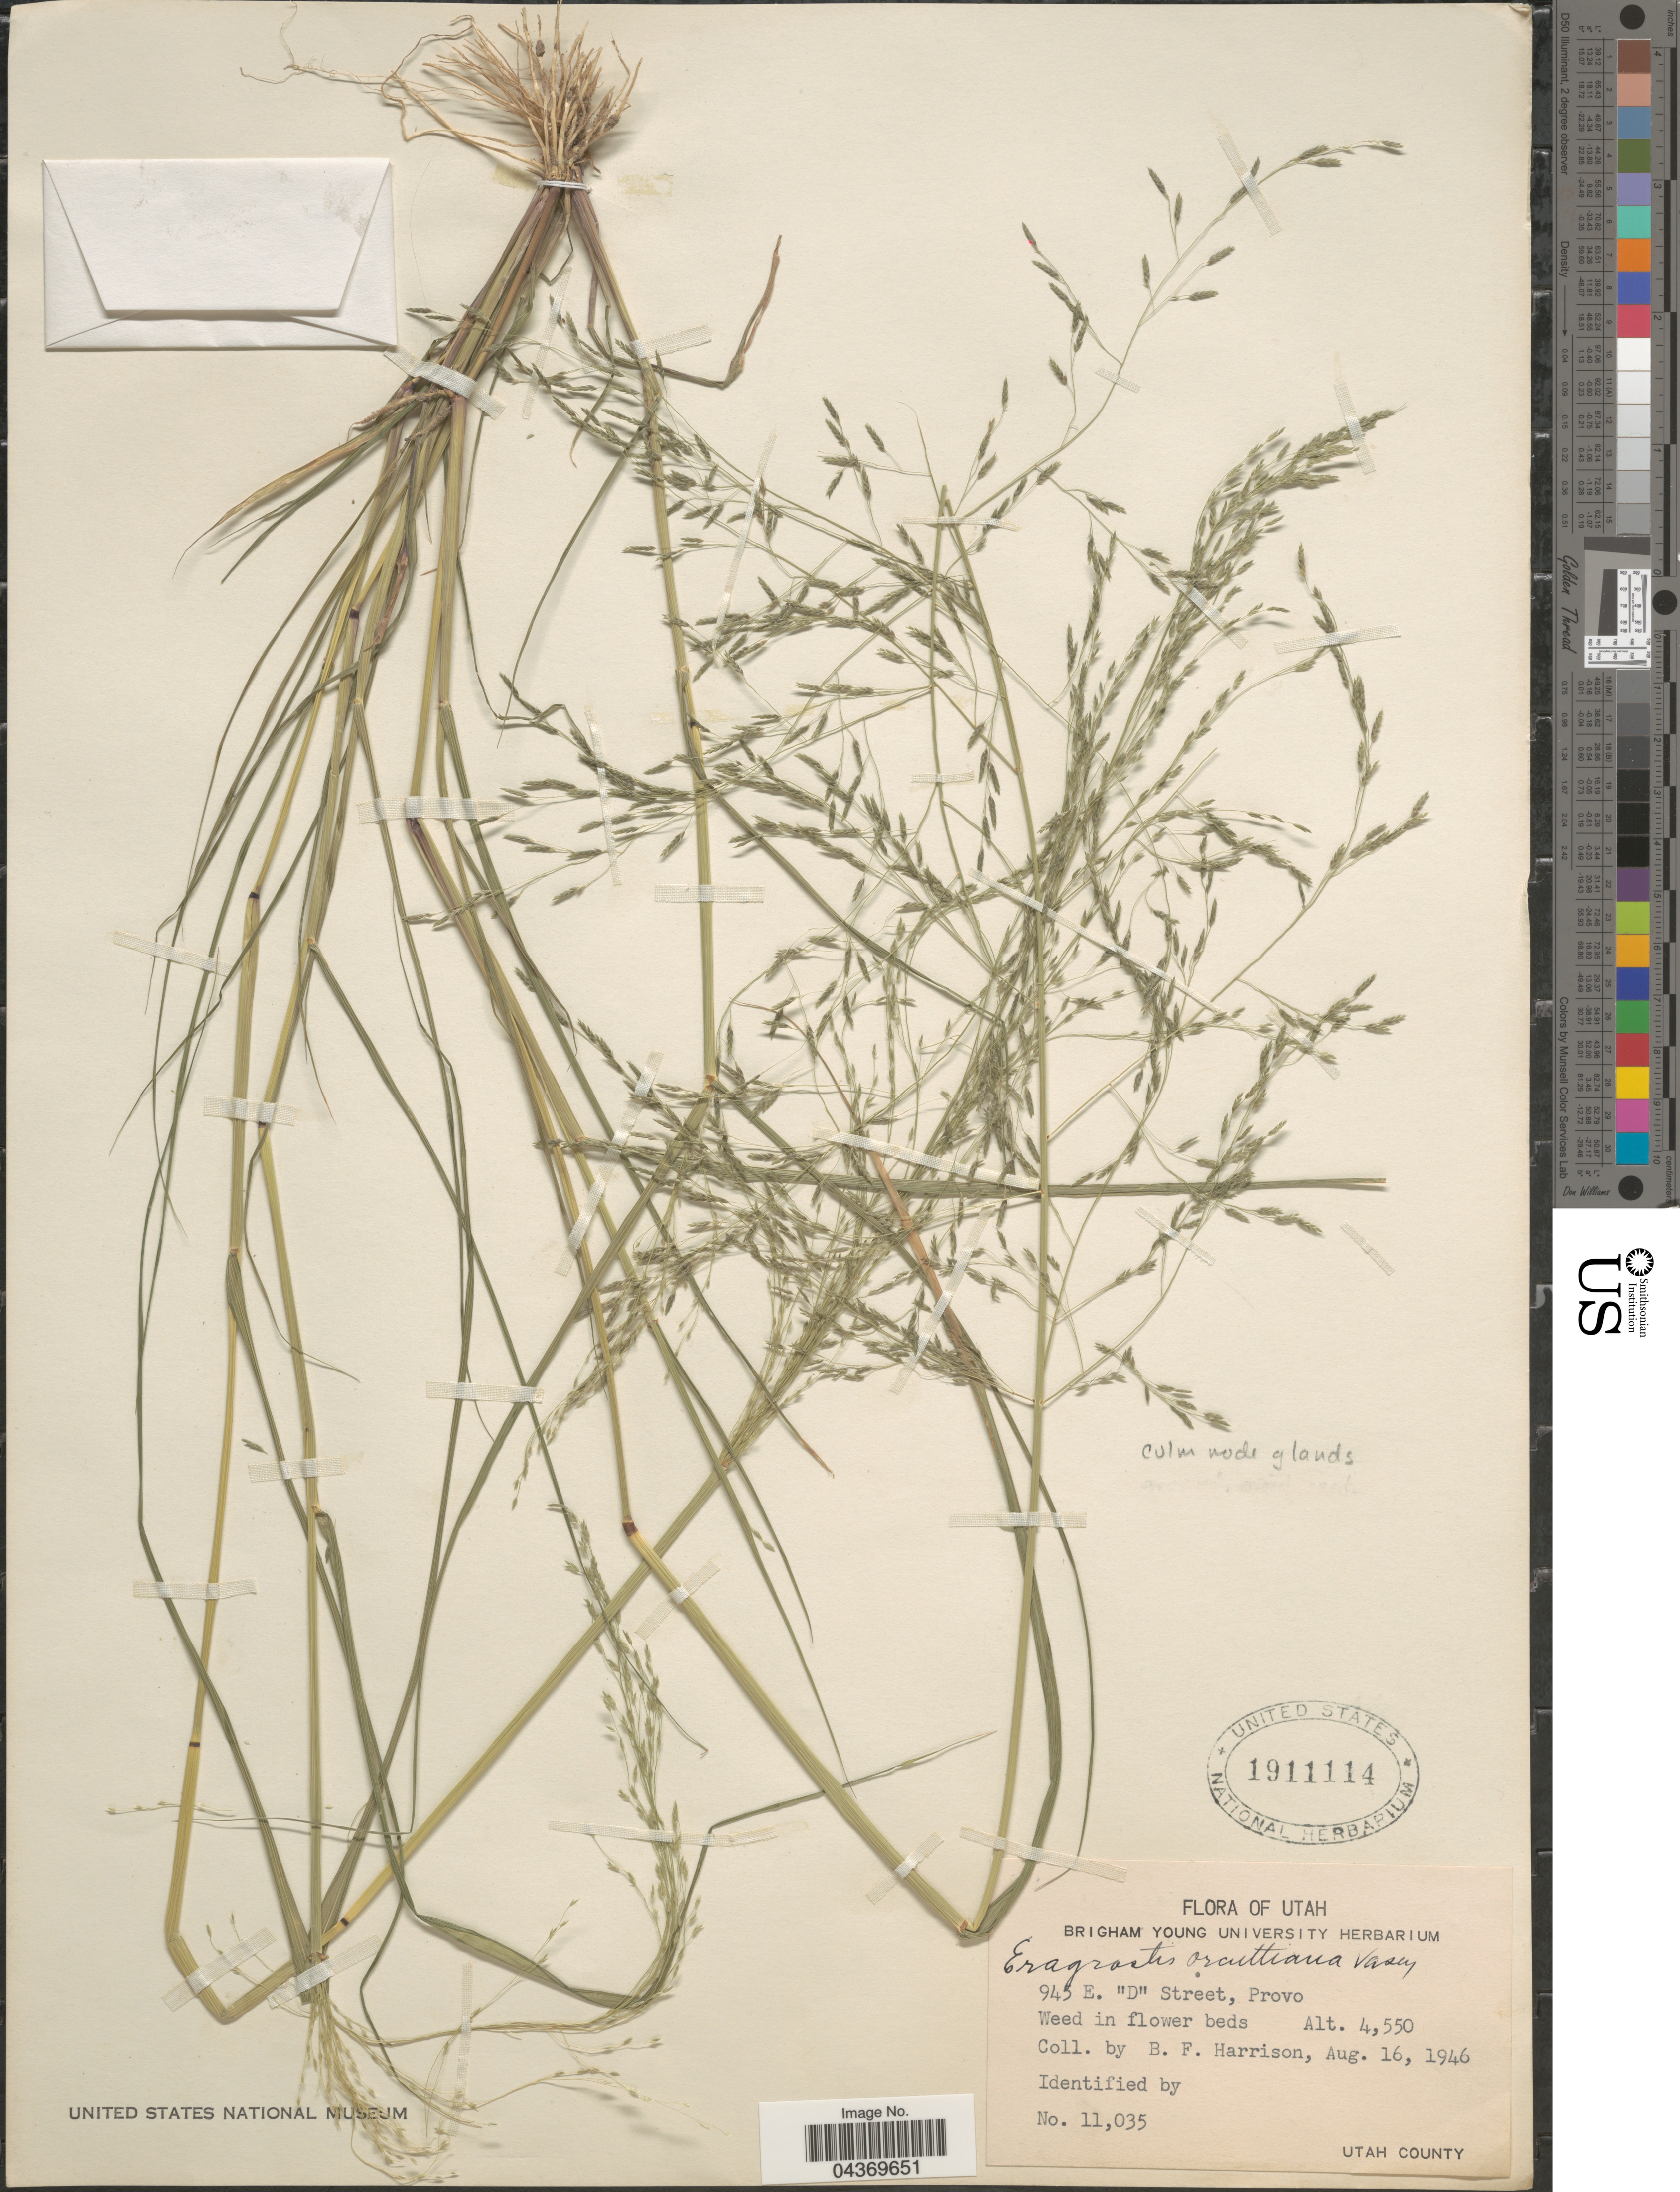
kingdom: Plantae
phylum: Tracheophyta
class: Liliopsida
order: Poales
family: Poaceae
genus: Eragrostis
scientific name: Eragrostis mexicana subsp. virescens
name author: (J. Presl) S.D. Koch & Sánchez Vega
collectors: B. F. Harrison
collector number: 11035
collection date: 1946-08-16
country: United States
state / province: Utah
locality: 945 E. "D" Street, Provo. Utah County.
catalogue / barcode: US 1911114